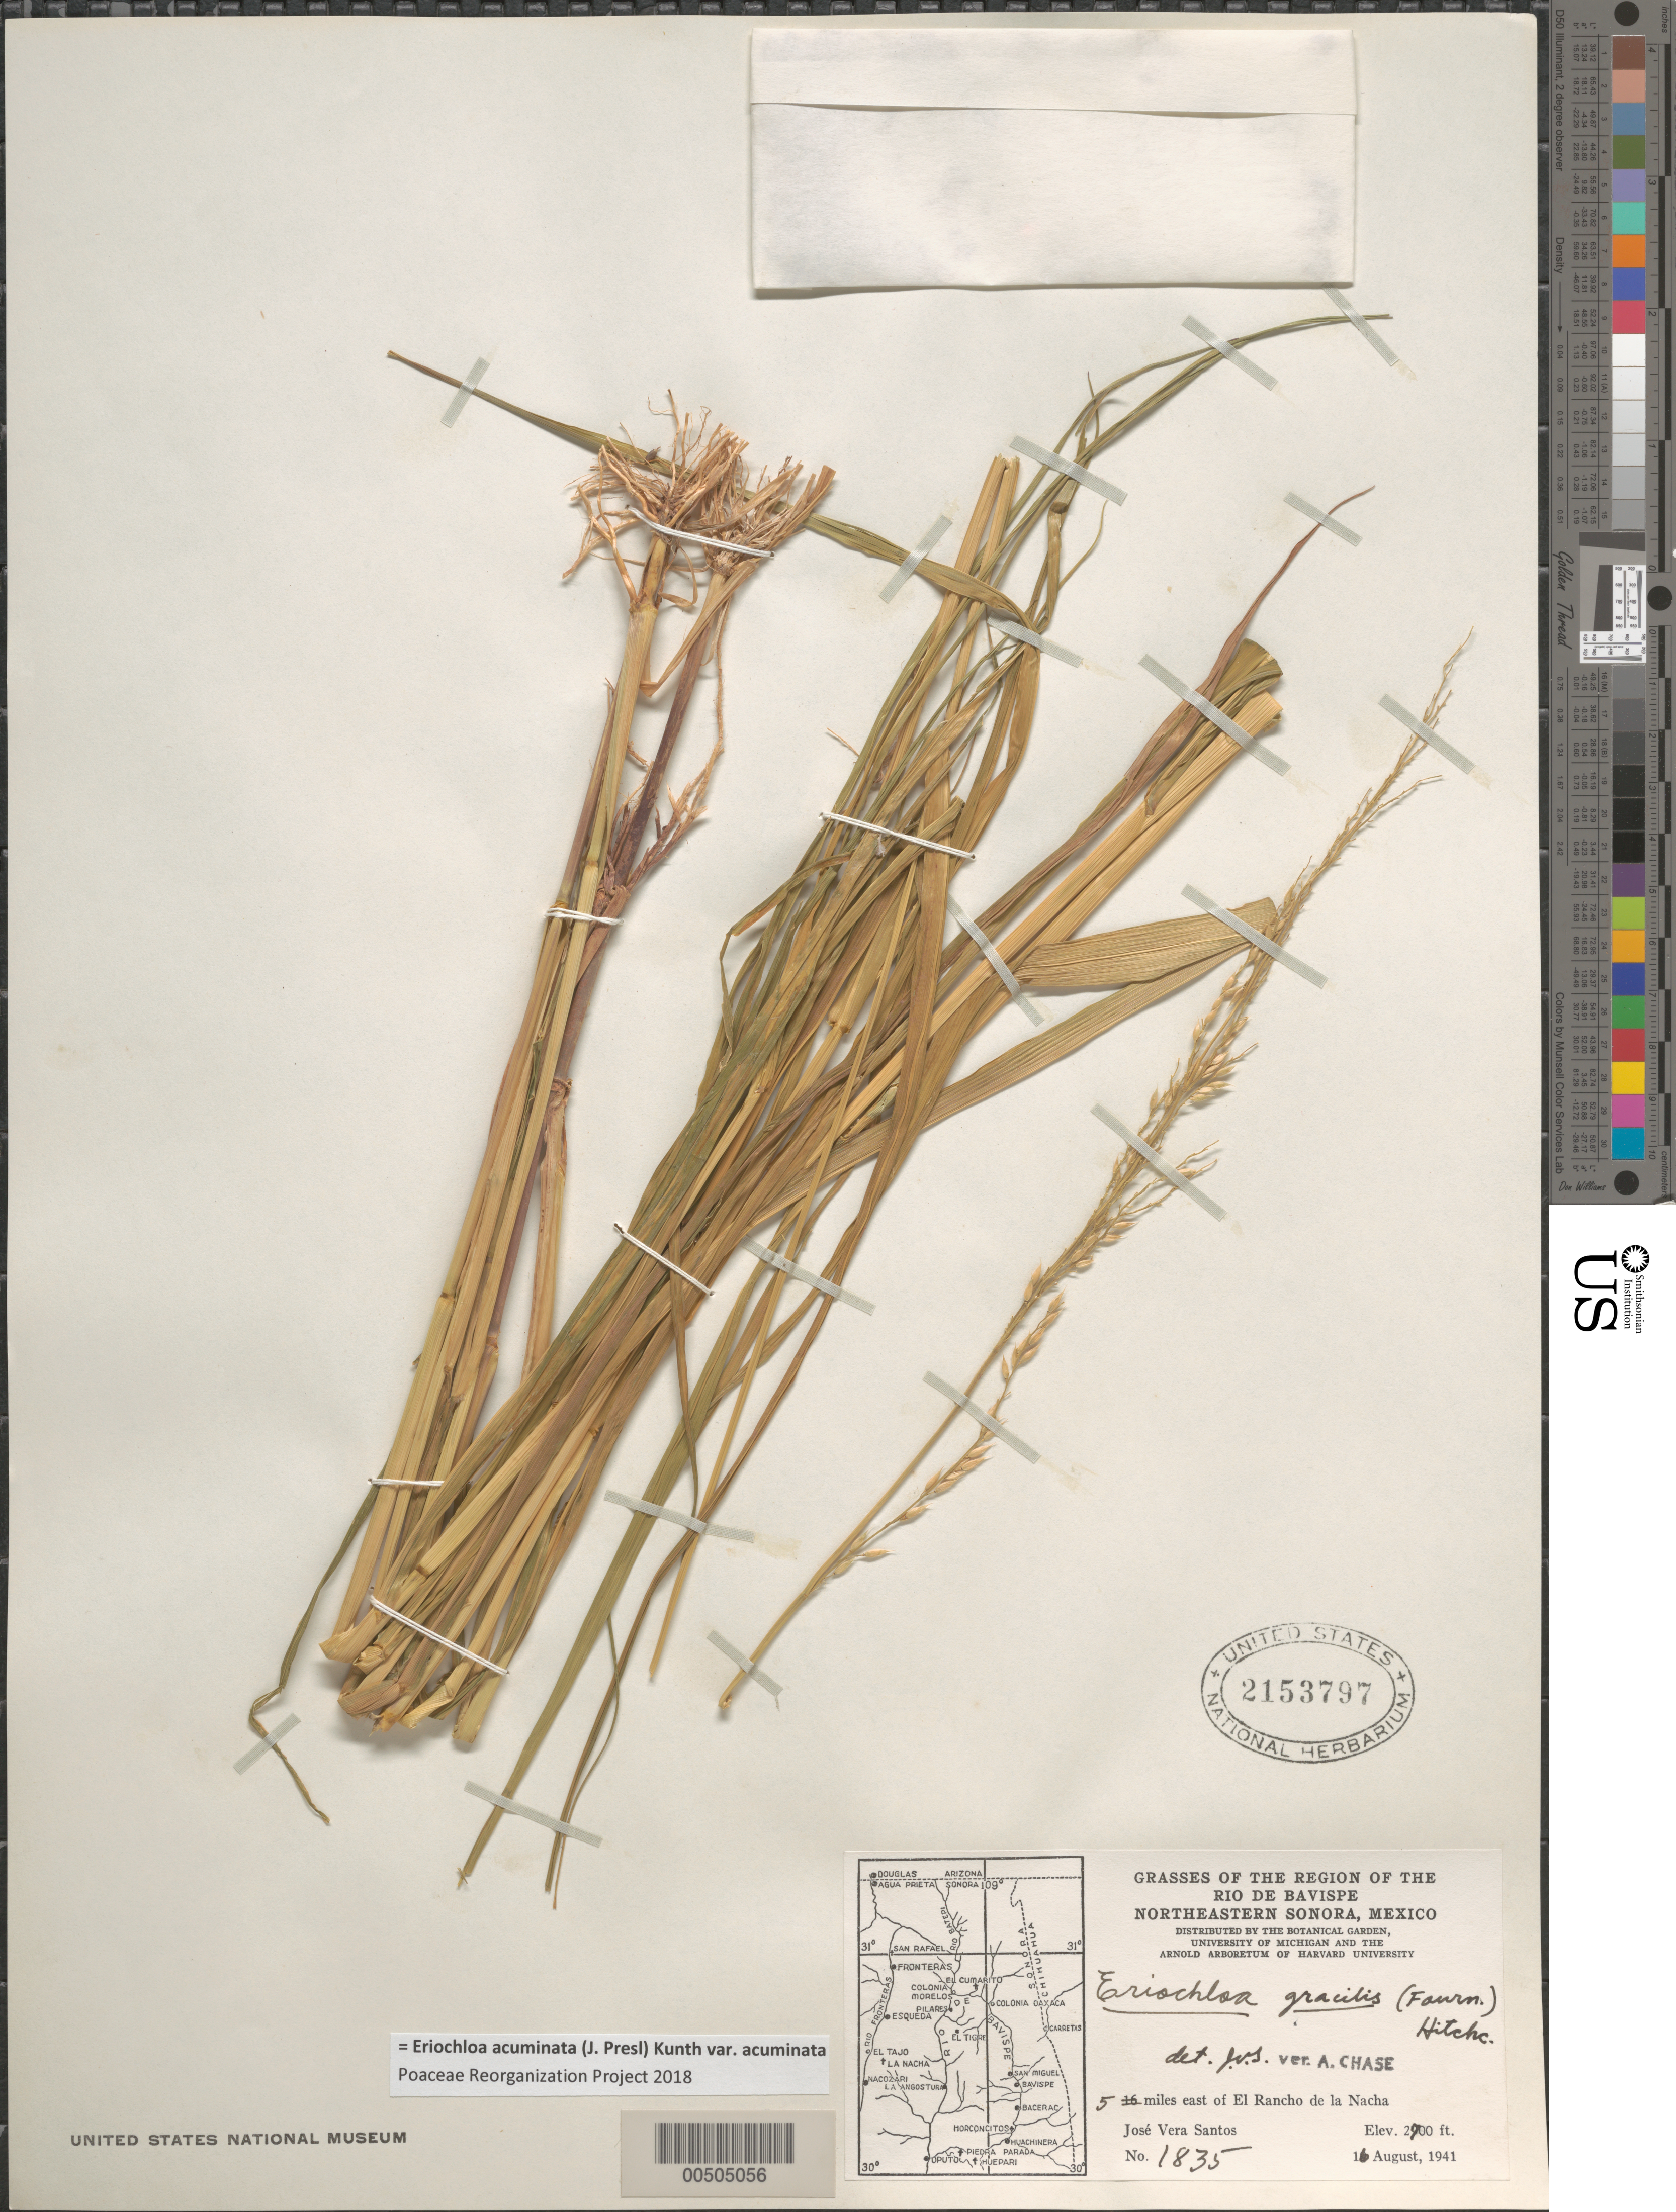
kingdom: Plantae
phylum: Tracheophyta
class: Liliopsida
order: Poales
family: Poaceae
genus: Eriochloa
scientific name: Eriochloa acuminata var. acuminata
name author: (J. Presl) Kunth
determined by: Poaceae Reorganization Project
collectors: J. V. Santos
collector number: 1835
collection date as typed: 16 Aug 1941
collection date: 1941-08-16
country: Mexico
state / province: Sonora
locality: Region of the Rio de Bavispe, NE Sonora, 5 mi E of El Rancho de la Nacha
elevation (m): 823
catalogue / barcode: US 2153797